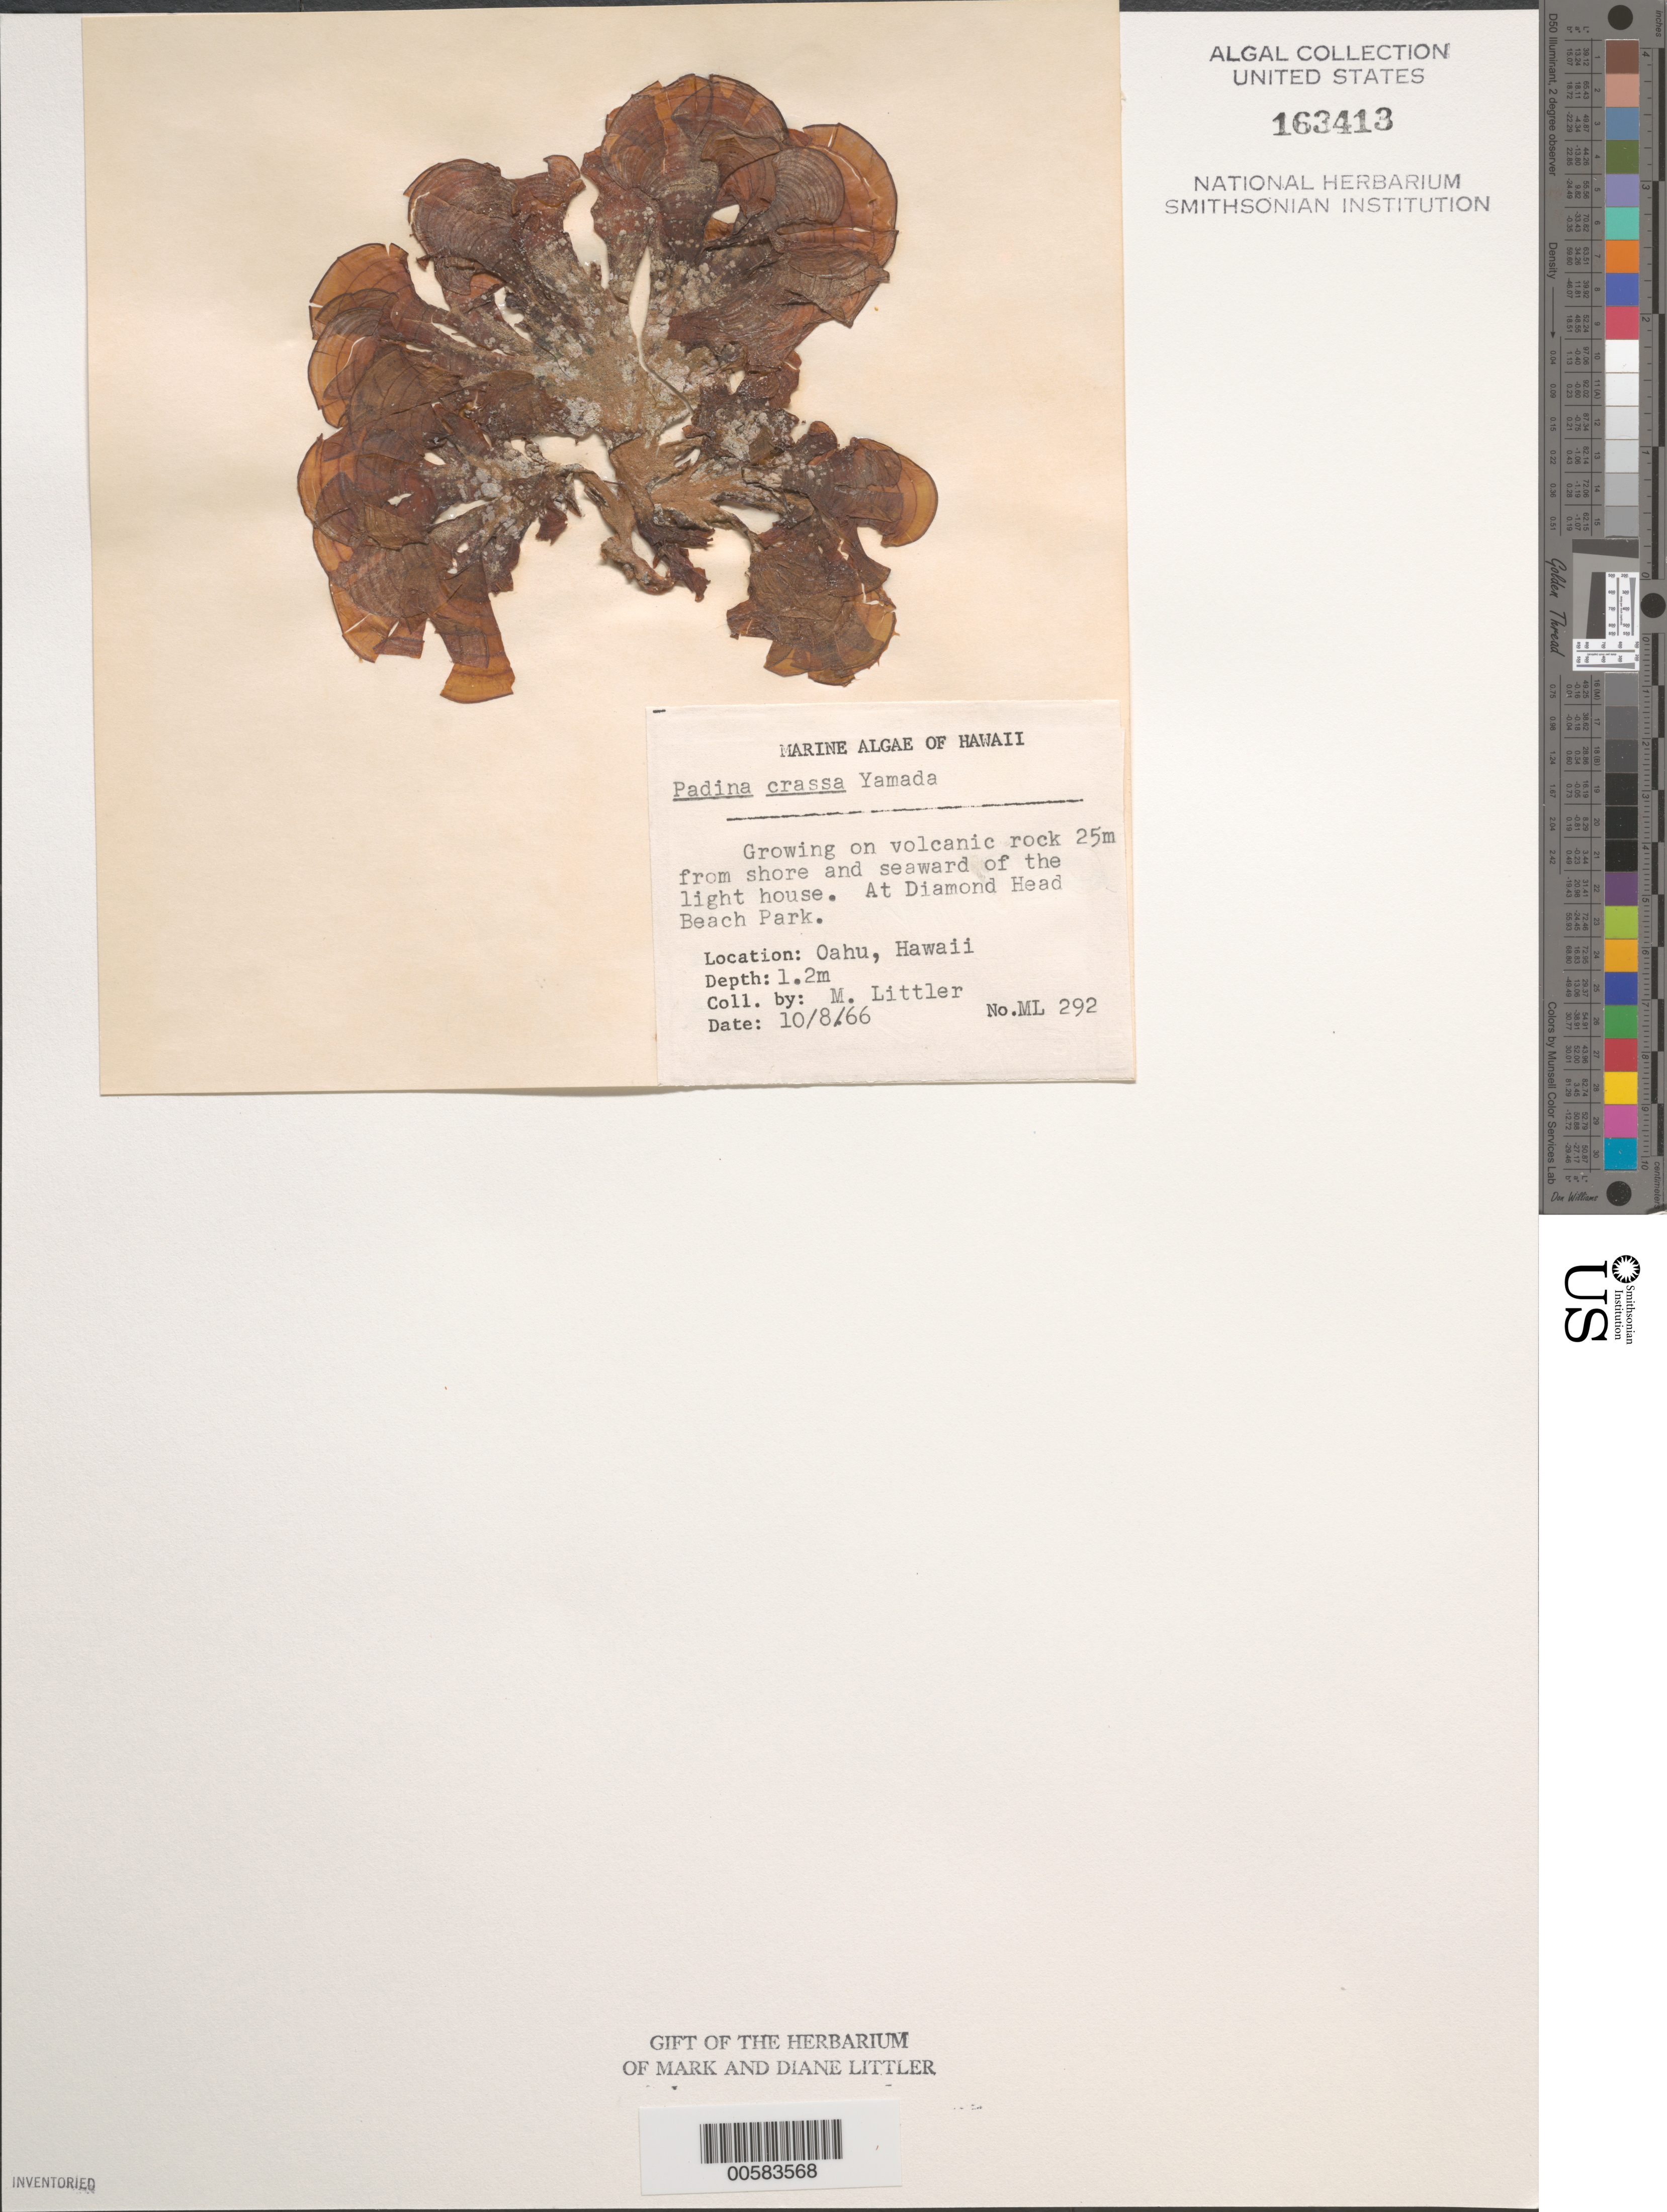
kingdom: Chromista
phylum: Ochrophyta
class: Phaeophyceae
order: Dictyotales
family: Dictyotaceae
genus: Padina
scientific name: Padina gymnospora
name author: (Kütz.) O.G. Sond.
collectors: M. M. Littler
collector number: ML 292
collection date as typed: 08 Oct 1966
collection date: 1966-10-08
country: United States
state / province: Hawaii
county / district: Honolulu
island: Oahu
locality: Diamond Head Beach Park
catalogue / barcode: US 163413